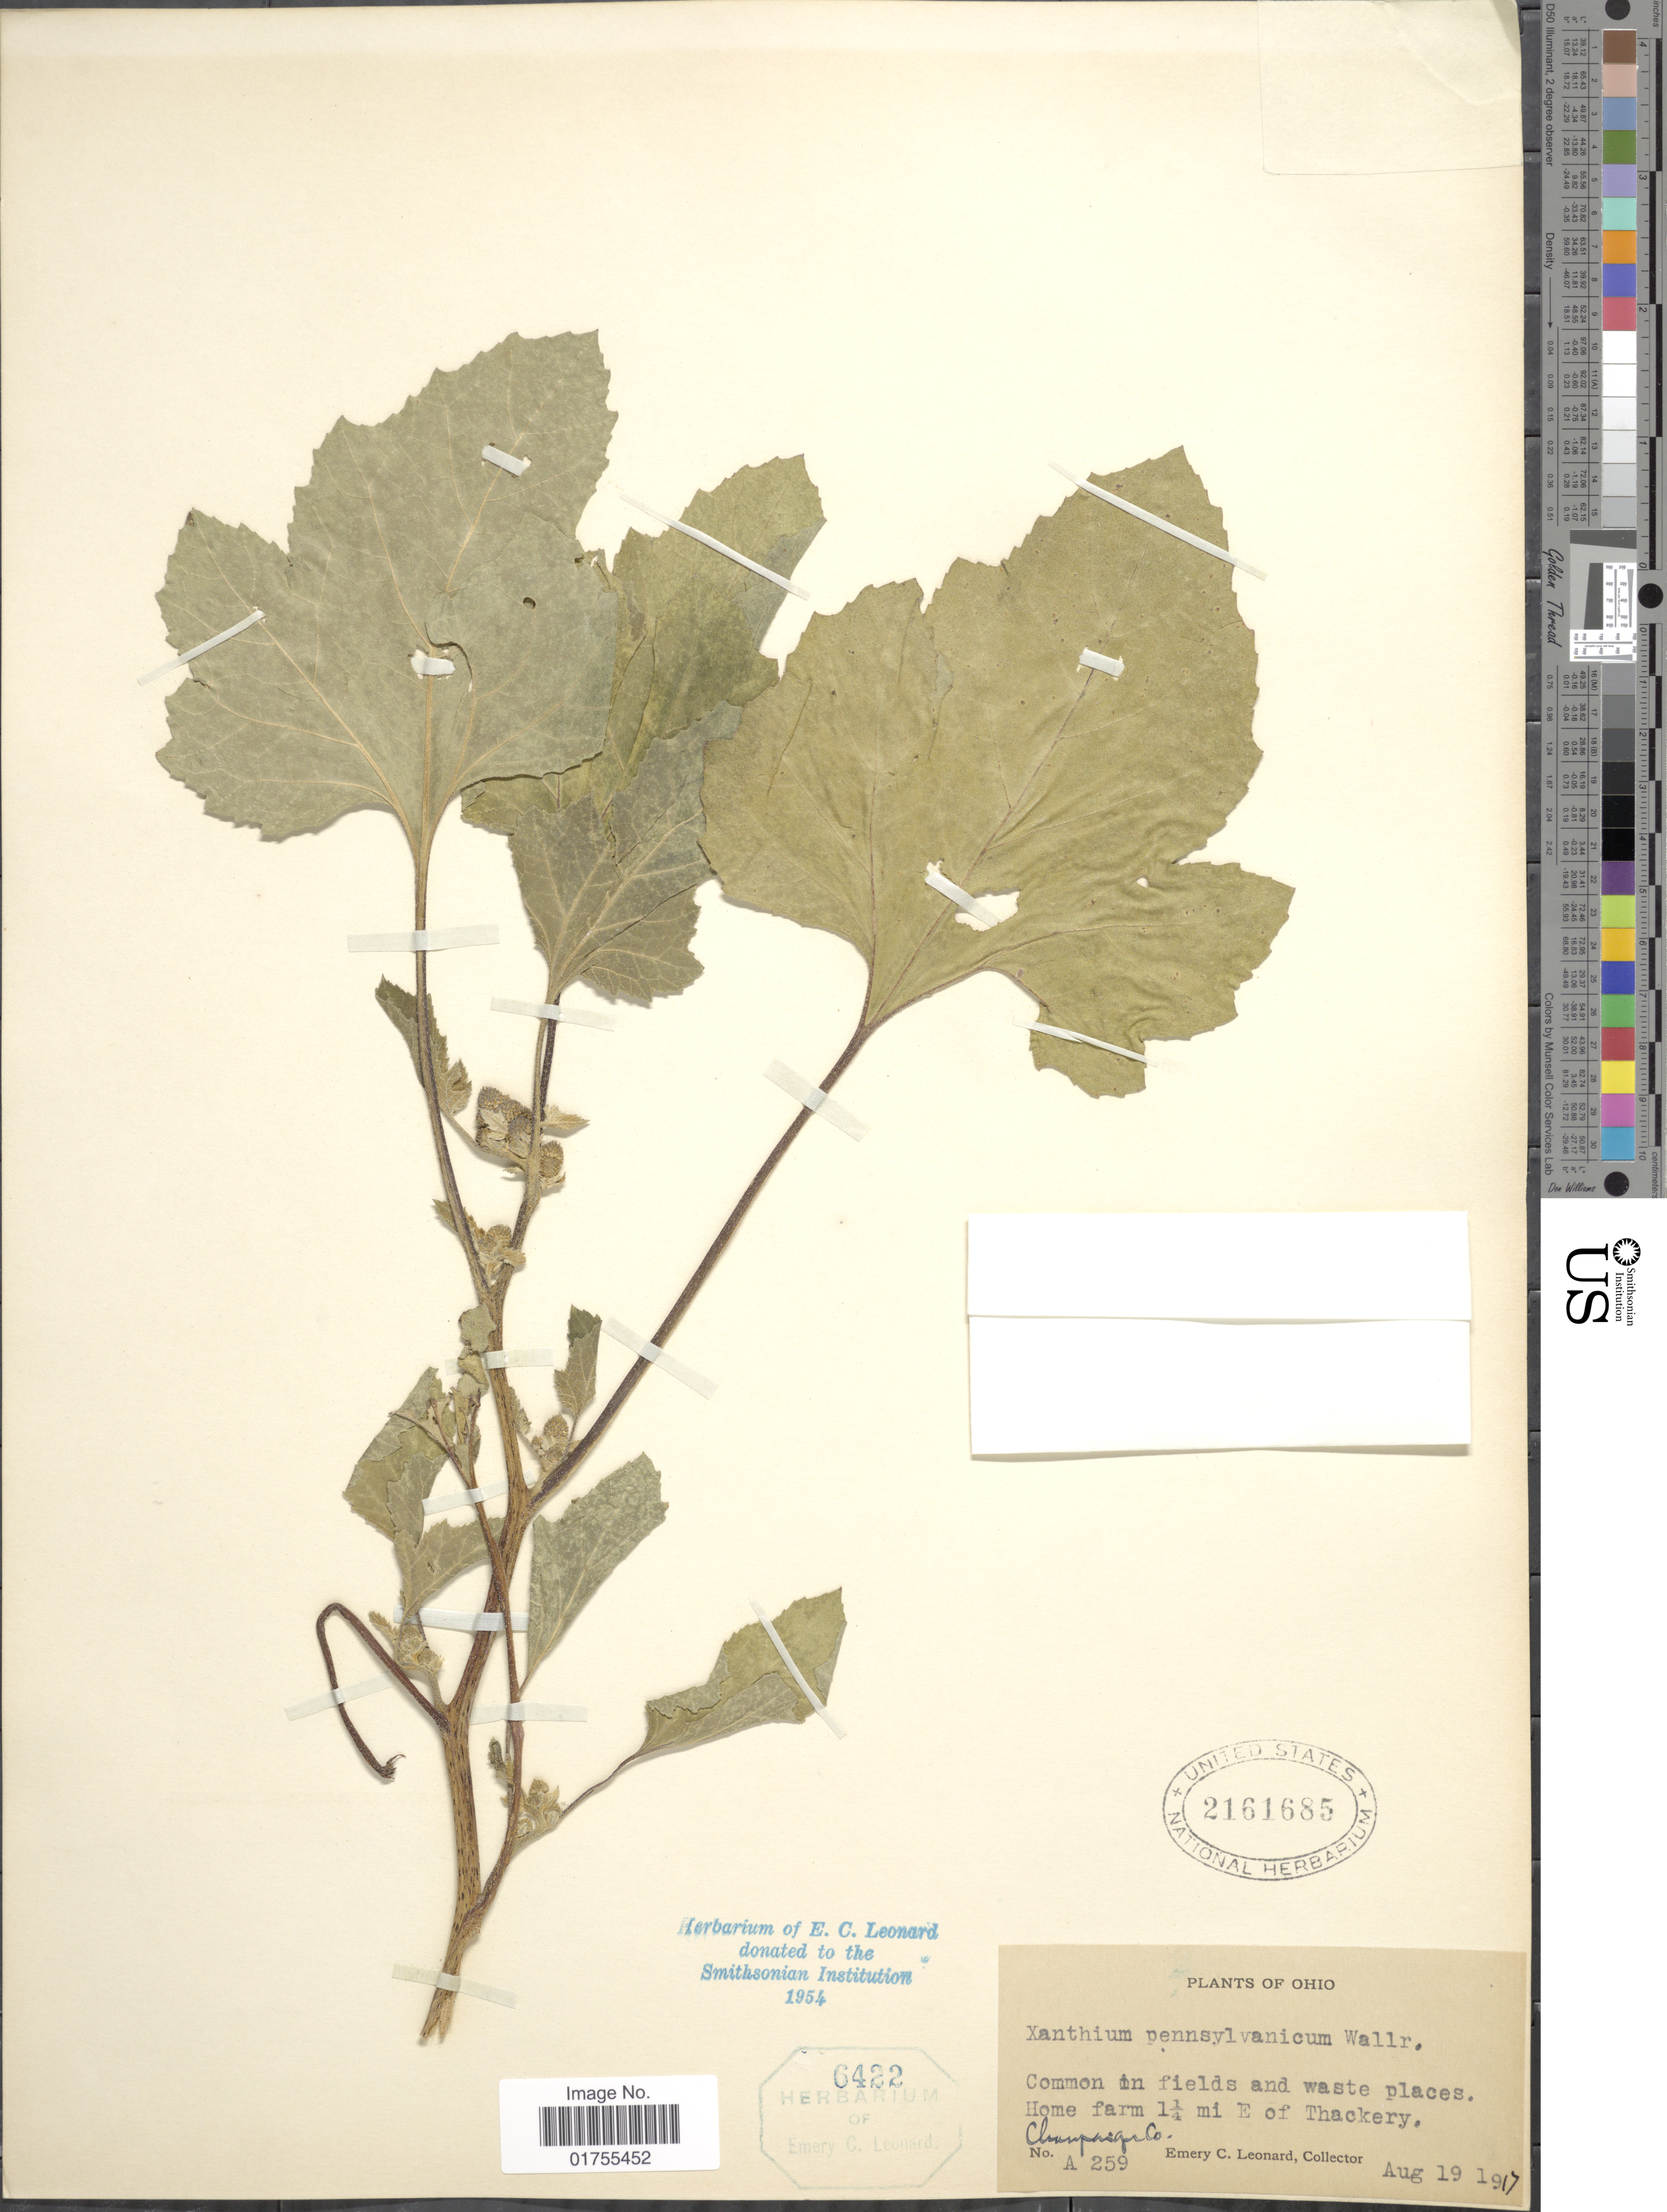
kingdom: Plantae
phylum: Tracheophyta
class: Magnoliopsida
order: Asterales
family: Asteraceae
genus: Xanthium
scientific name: Xanthium strumarium var. glabratum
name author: Mill.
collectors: E. C. Leonard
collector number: A 259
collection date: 1917-08-19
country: United States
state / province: Ohio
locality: Common in fields and waste places, Home farm 1¼ mi E of Thackery, Champaign Co.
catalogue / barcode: US 2161685